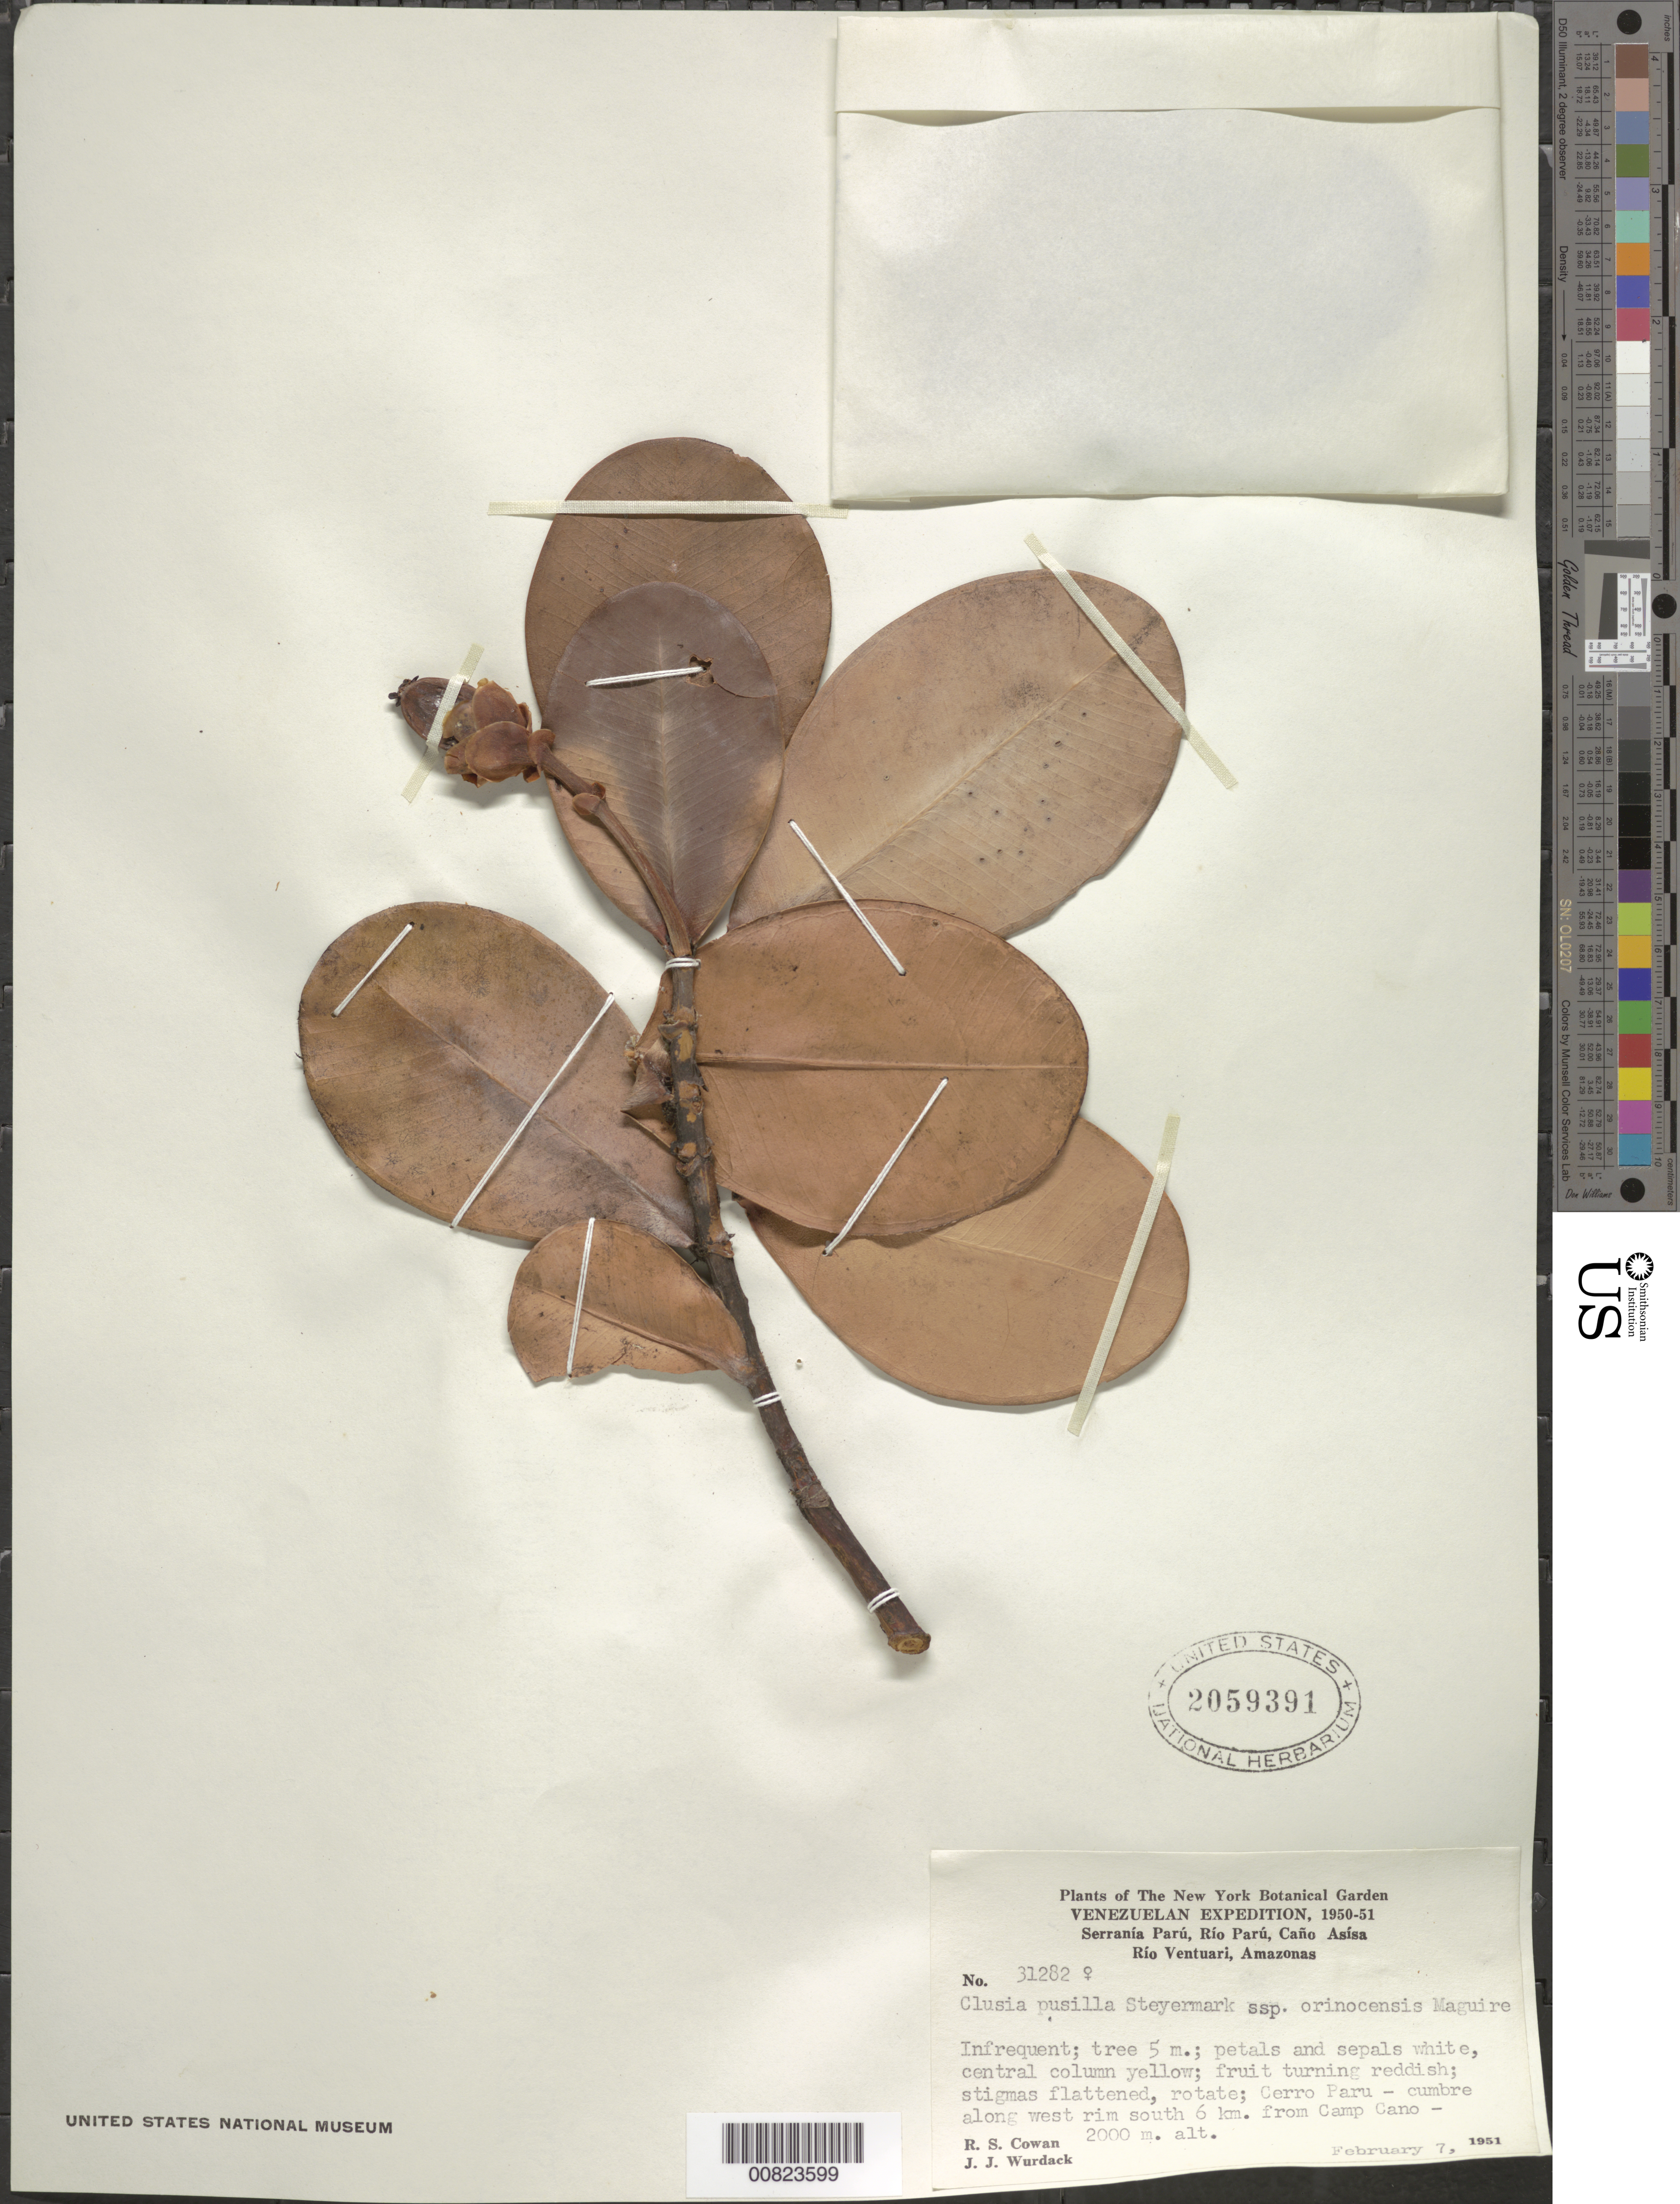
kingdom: Plantae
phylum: Tracheophyta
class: Magnoliopsida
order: Malpighiales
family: Clusiaceae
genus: Clusia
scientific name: Clusia pusilla subsp. orinocensis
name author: Maguire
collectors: R. S. Cowan & J. J. Wurdack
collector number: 31282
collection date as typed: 7-Feb-51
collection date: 1951-02-07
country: Venezuela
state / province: Amazonas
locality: Cerro Parú, cumbre along west rim south 6 km from Camp Caño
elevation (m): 2000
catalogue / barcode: US 2059391